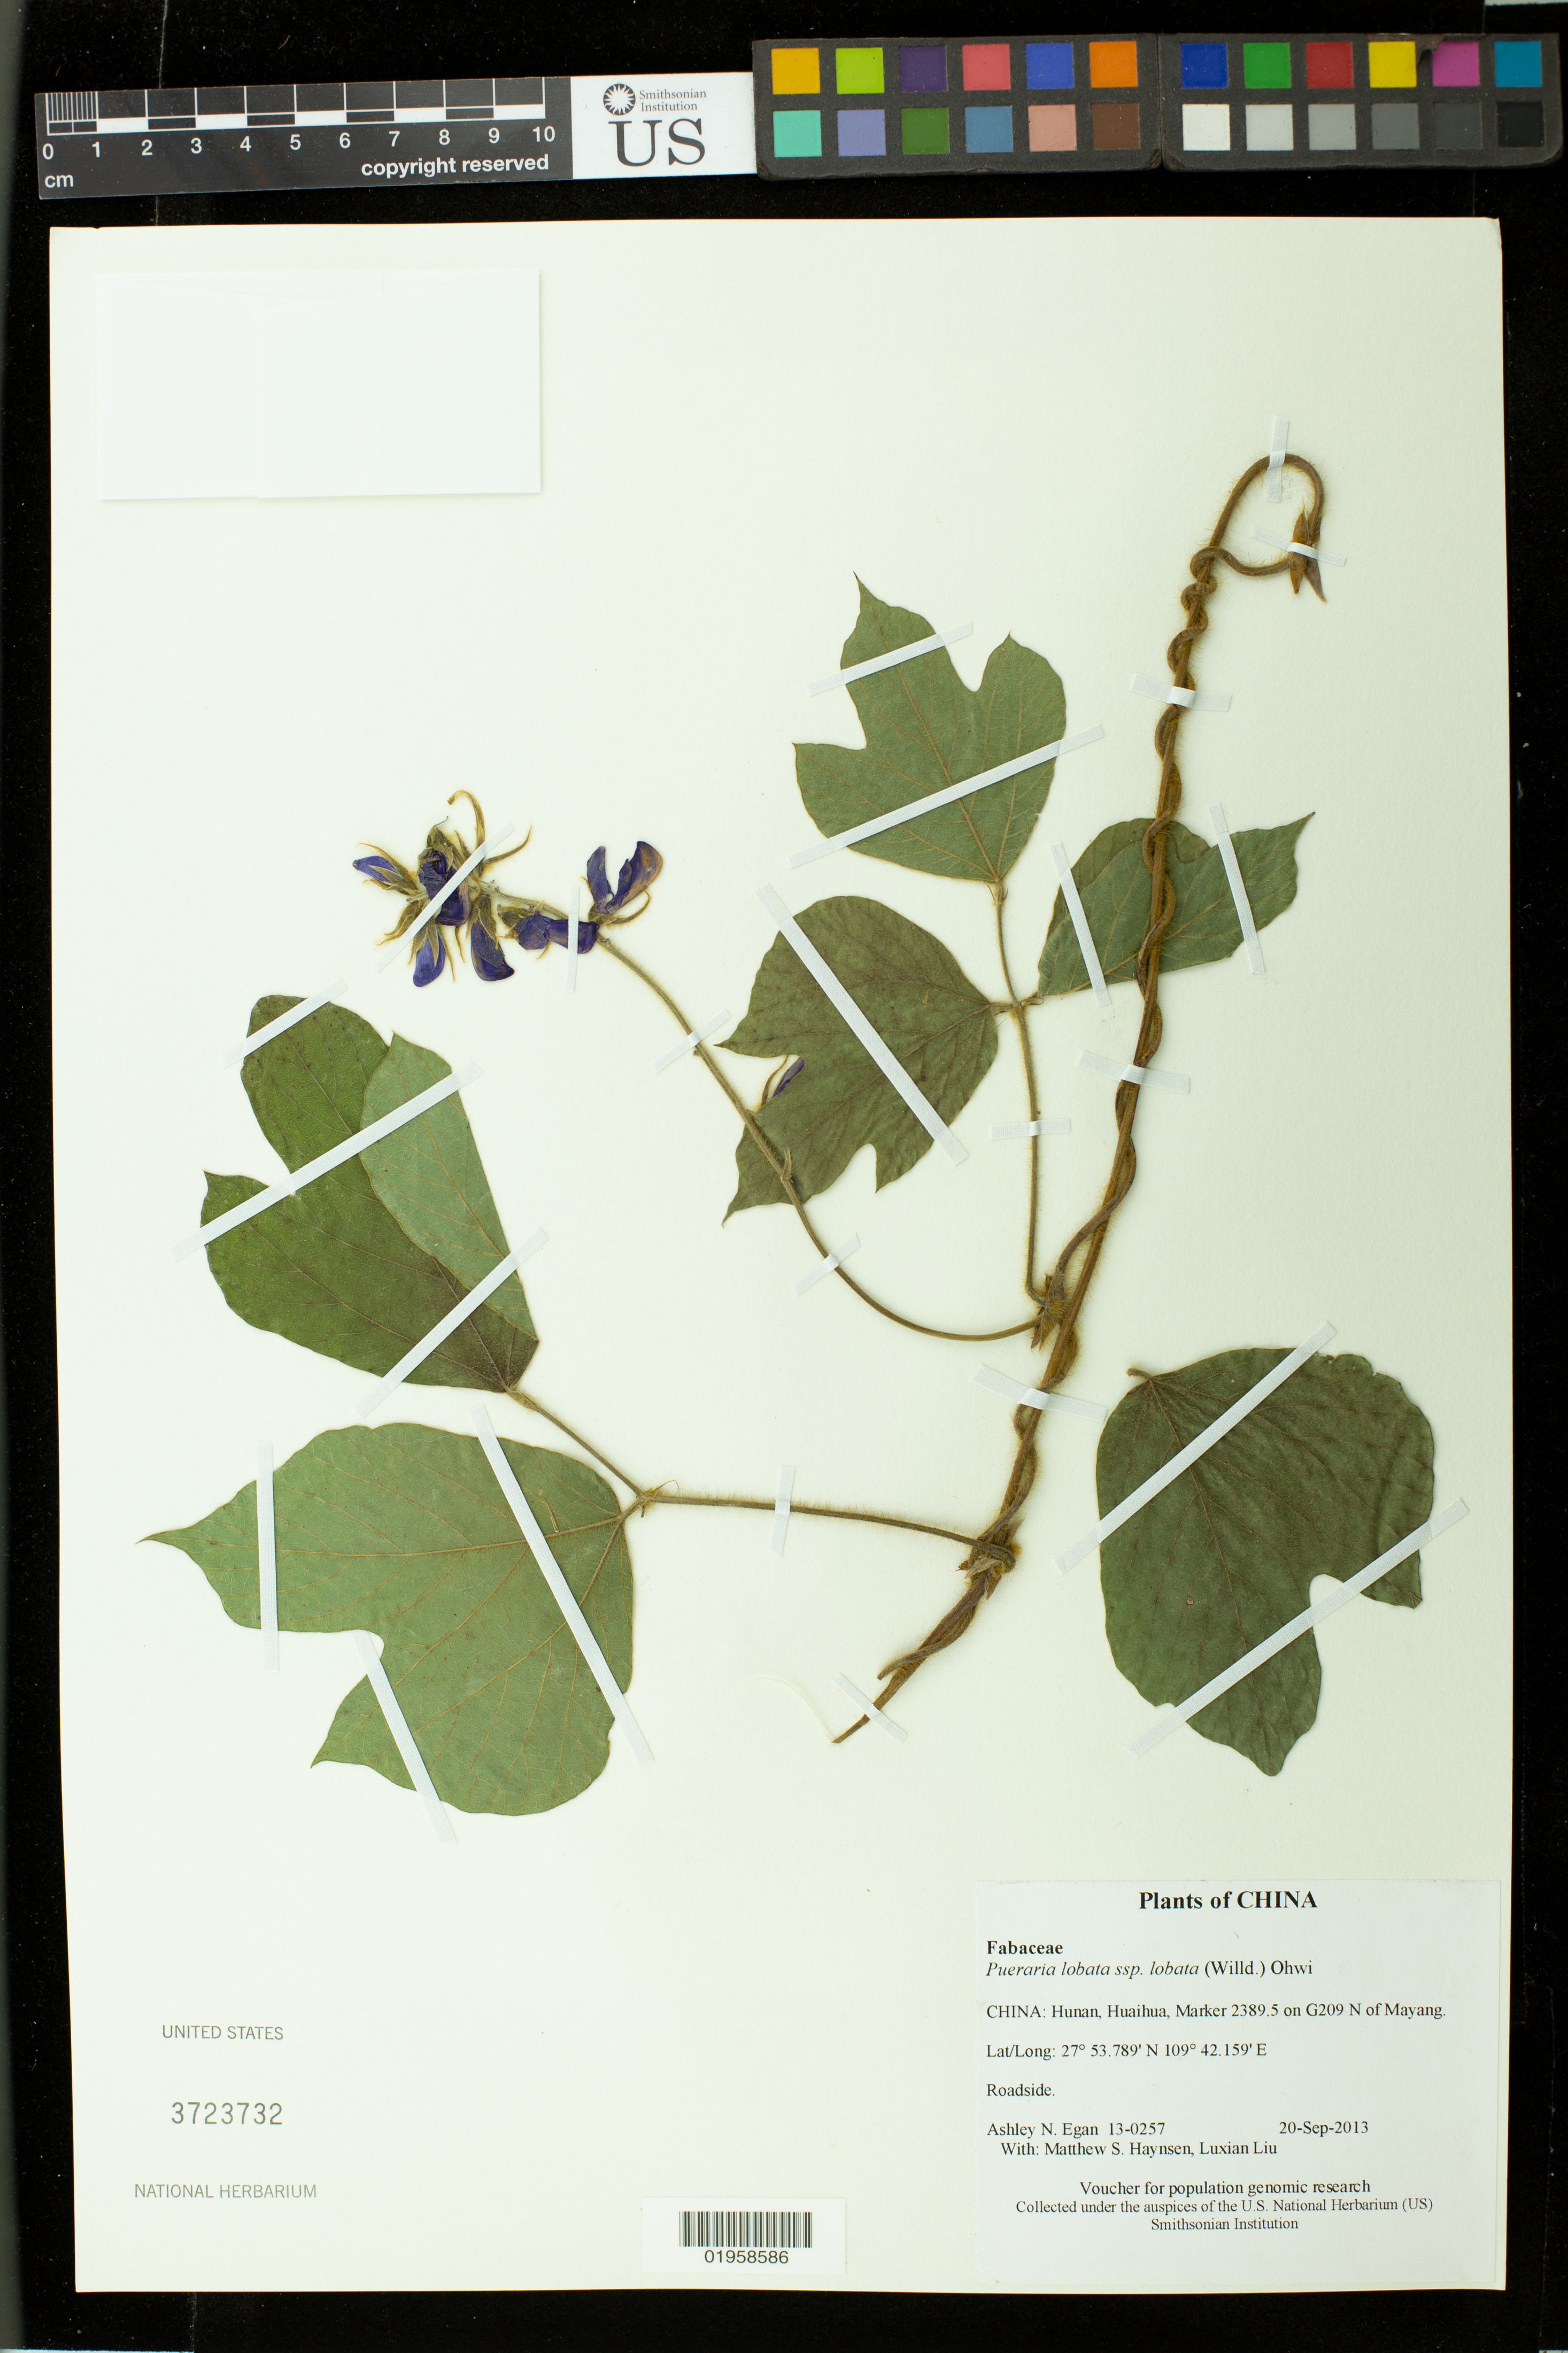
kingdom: Plantae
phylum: Tracheophyta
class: Magnoliopsida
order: Fabales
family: Fabaceae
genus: Pueraria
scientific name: Pueraria lobata subsp. lobata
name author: (Willd.) Ohwi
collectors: A. N. Egan, M. Hansen & L. Liu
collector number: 13-0257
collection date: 2013-09-20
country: China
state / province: Hunan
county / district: Huaihua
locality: Marker 2389.5 on G209 N of Mayang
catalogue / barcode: US 3723732